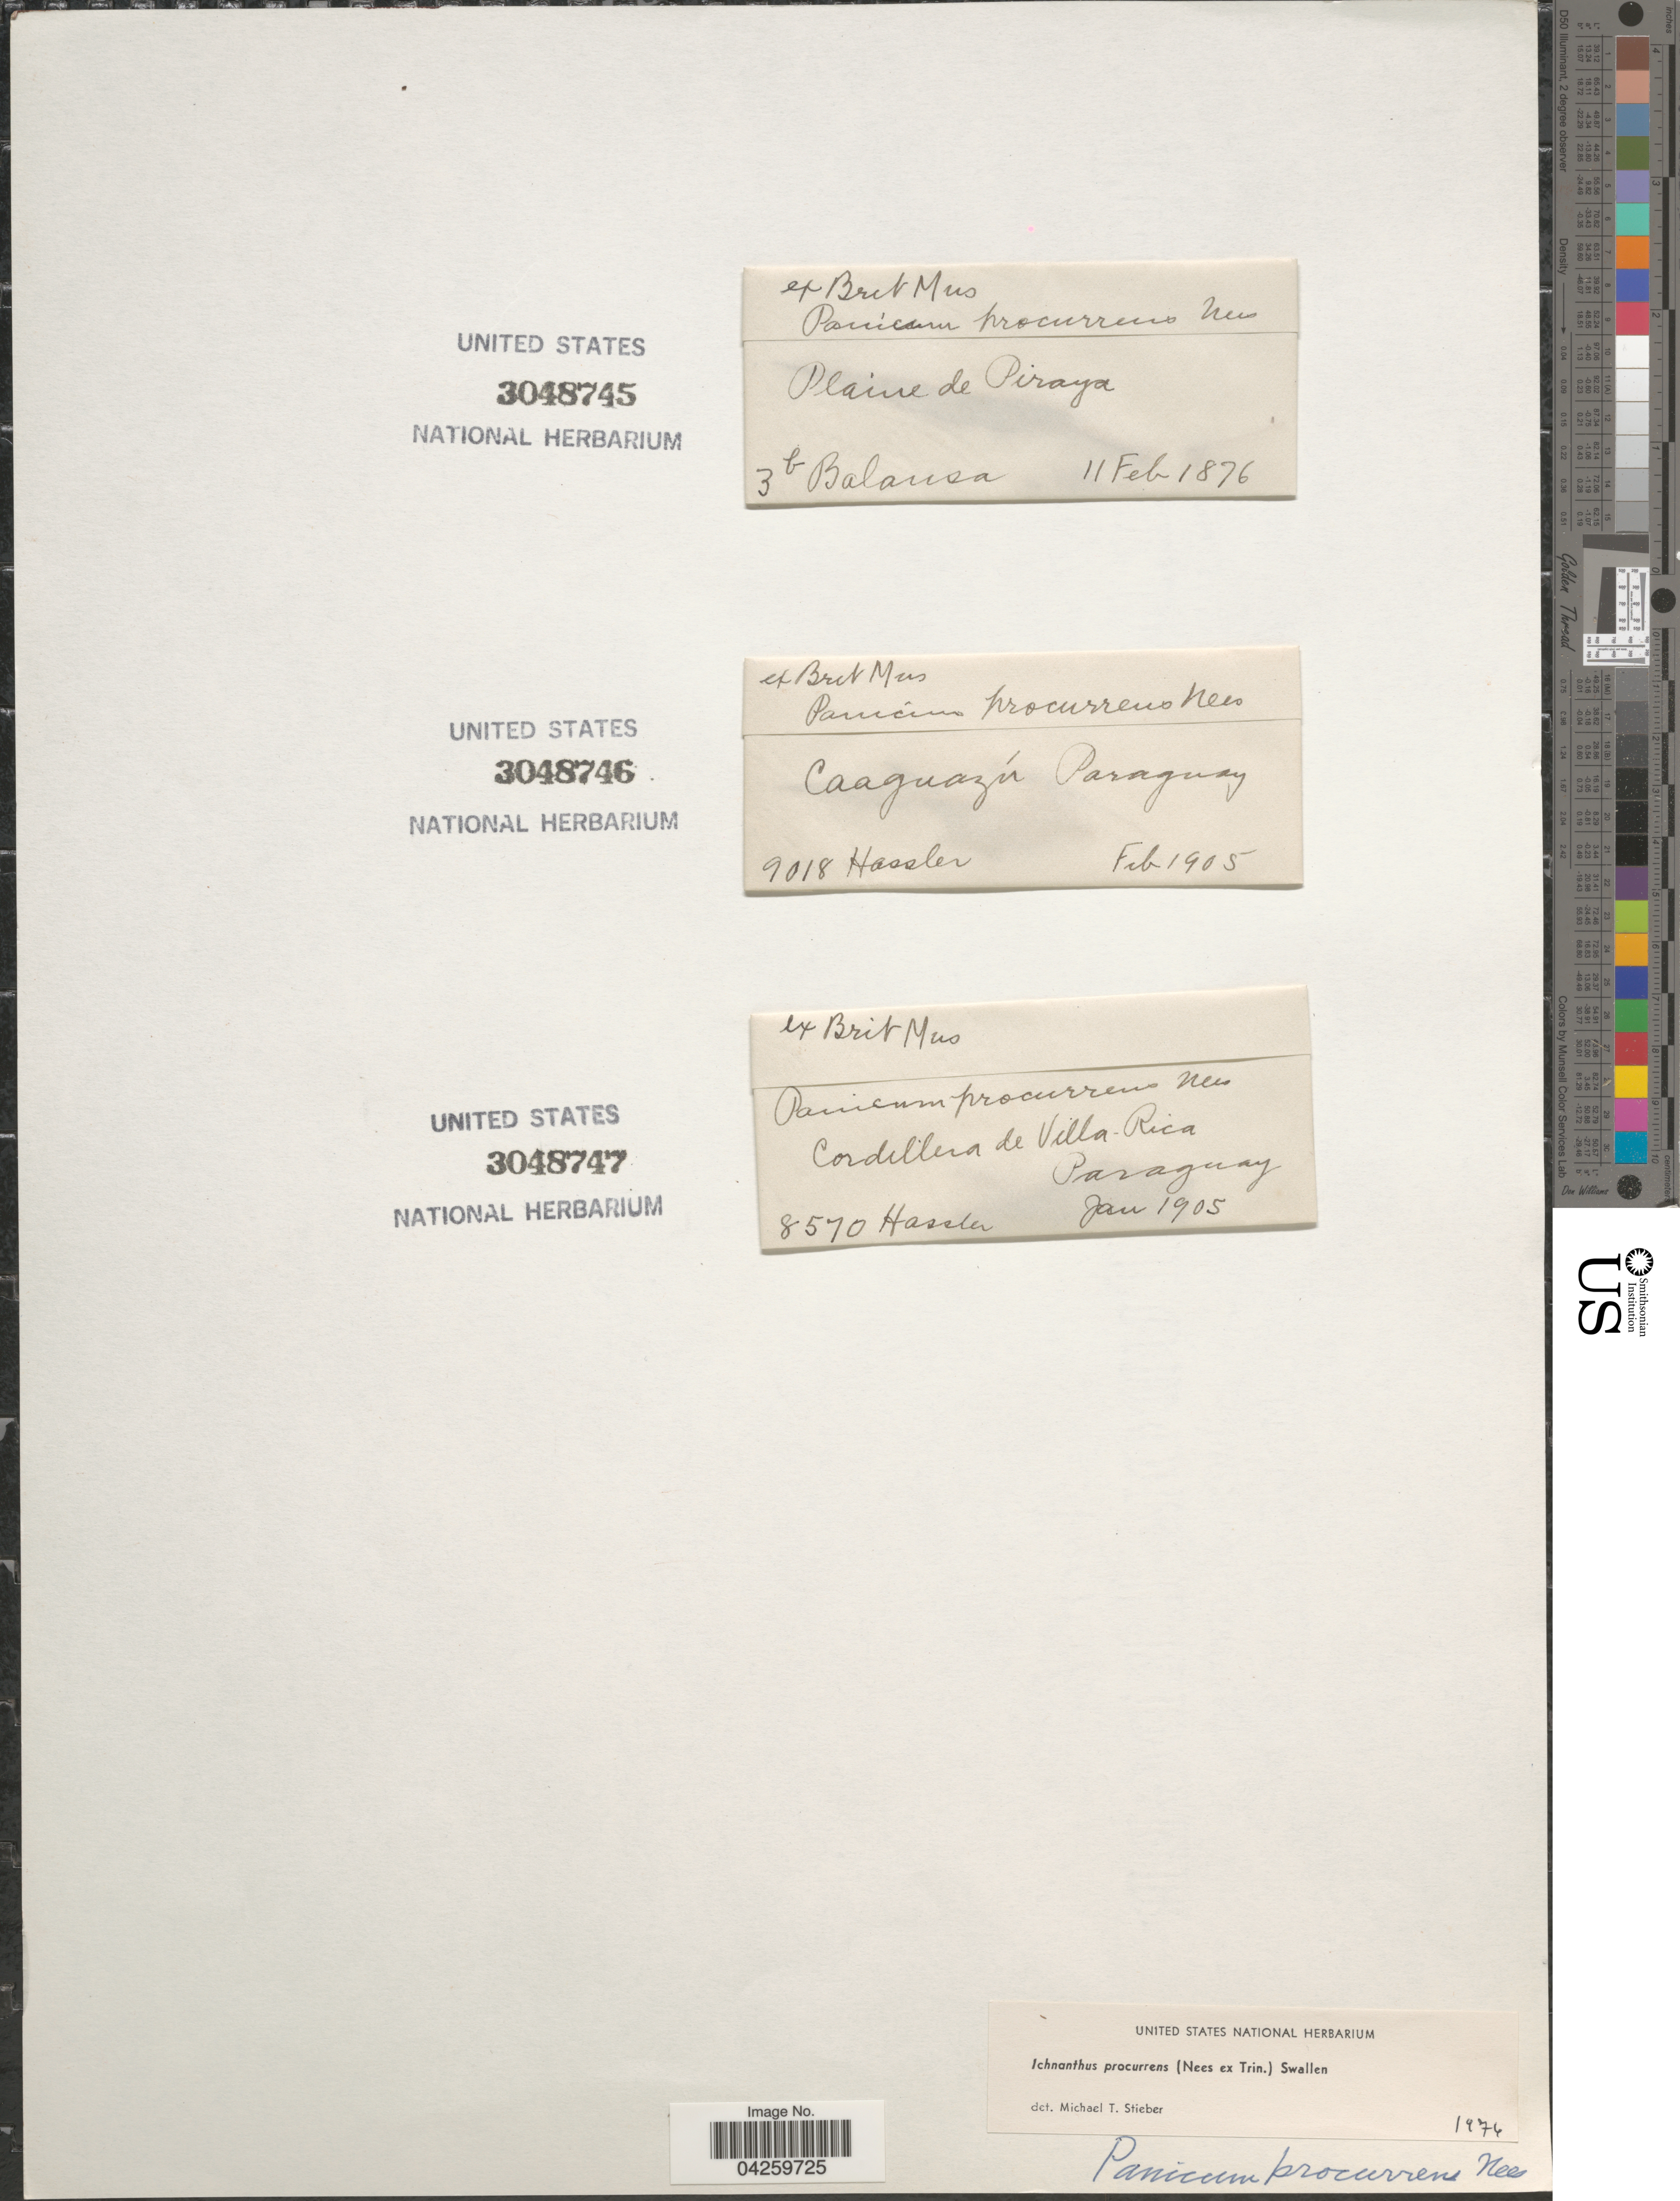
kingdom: Plantae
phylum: Tracheophyta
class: Liliopsida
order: Poales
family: Poaceae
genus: Ichnanthus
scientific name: Ichnanthus procurrens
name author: (Nees ex Trin.) Swallen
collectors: Hassler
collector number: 9018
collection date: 1905-02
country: Paraguay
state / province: Caaguazu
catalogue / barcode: US 3048746-2